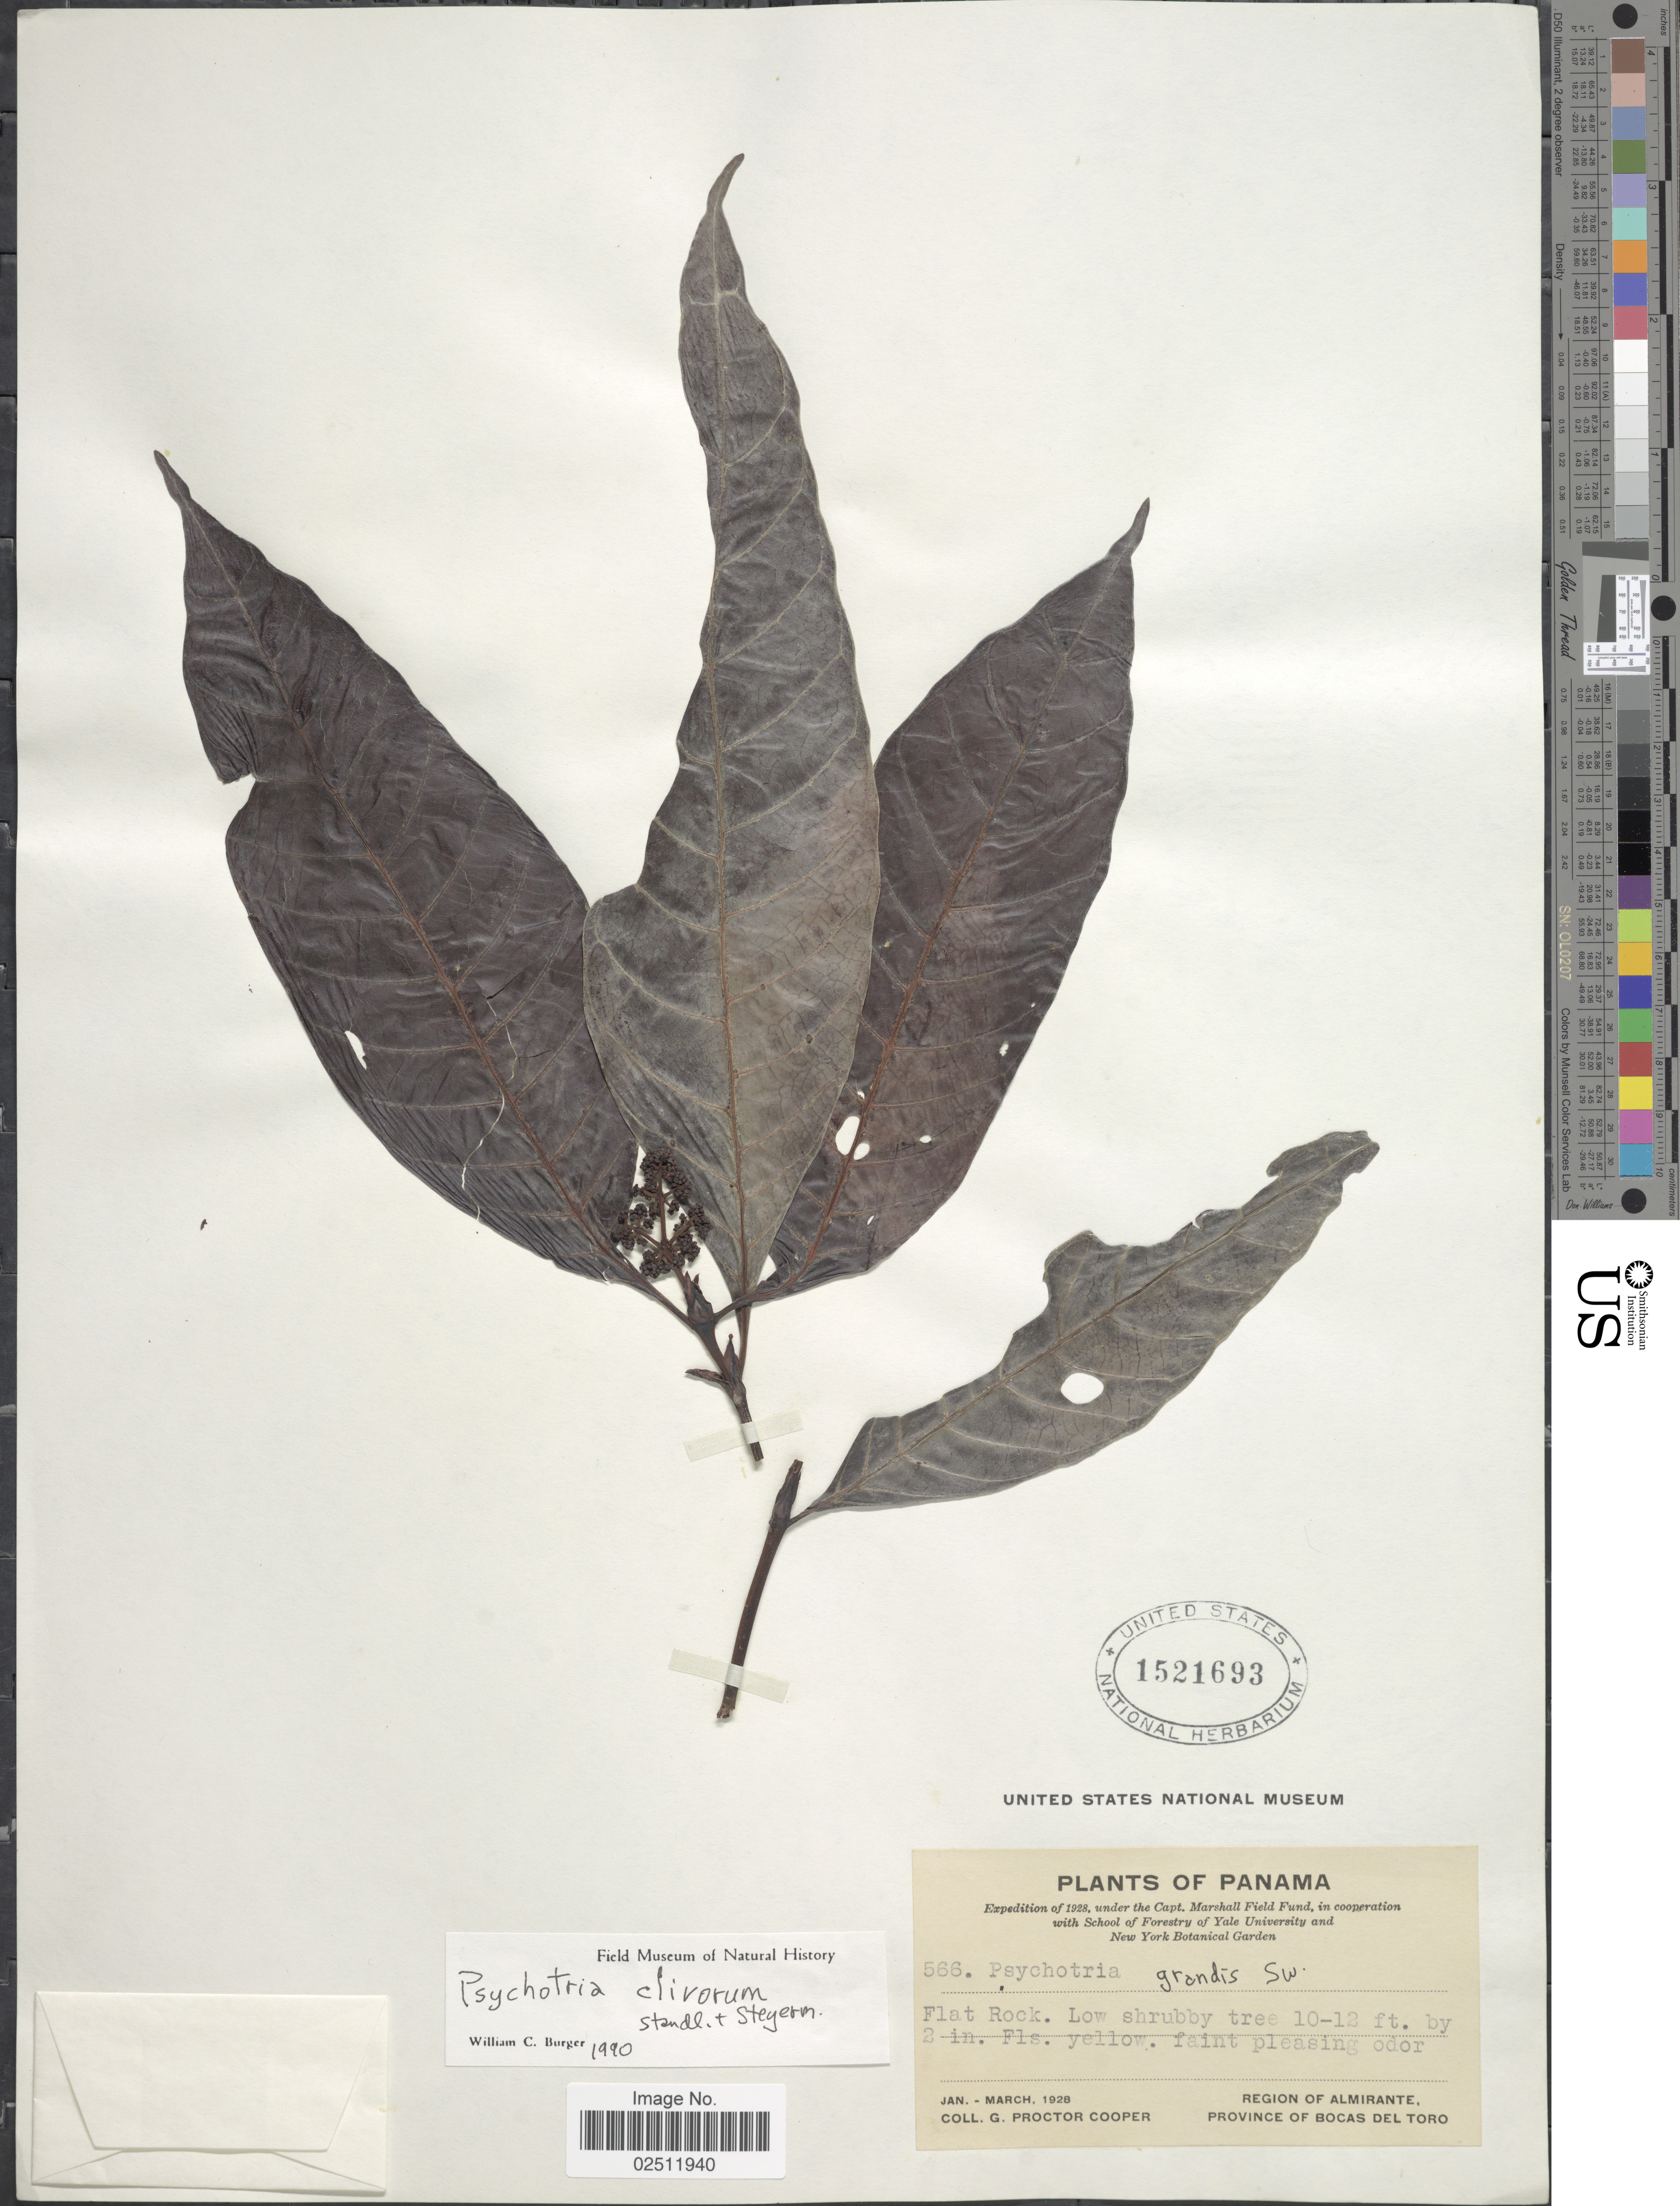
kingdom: Plantae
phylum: Tracheophyta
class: Magnoliopsida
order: Gentianales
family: Rubiaceae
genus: Psychotria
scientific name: Psychotria clivorum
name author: Standl. & Steyerm.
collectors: G. Cooper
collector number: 566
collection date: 1928-01/1928-03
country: Panama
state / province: Bocas del Toro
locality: Region of Almirante.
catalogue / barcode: US 1521693